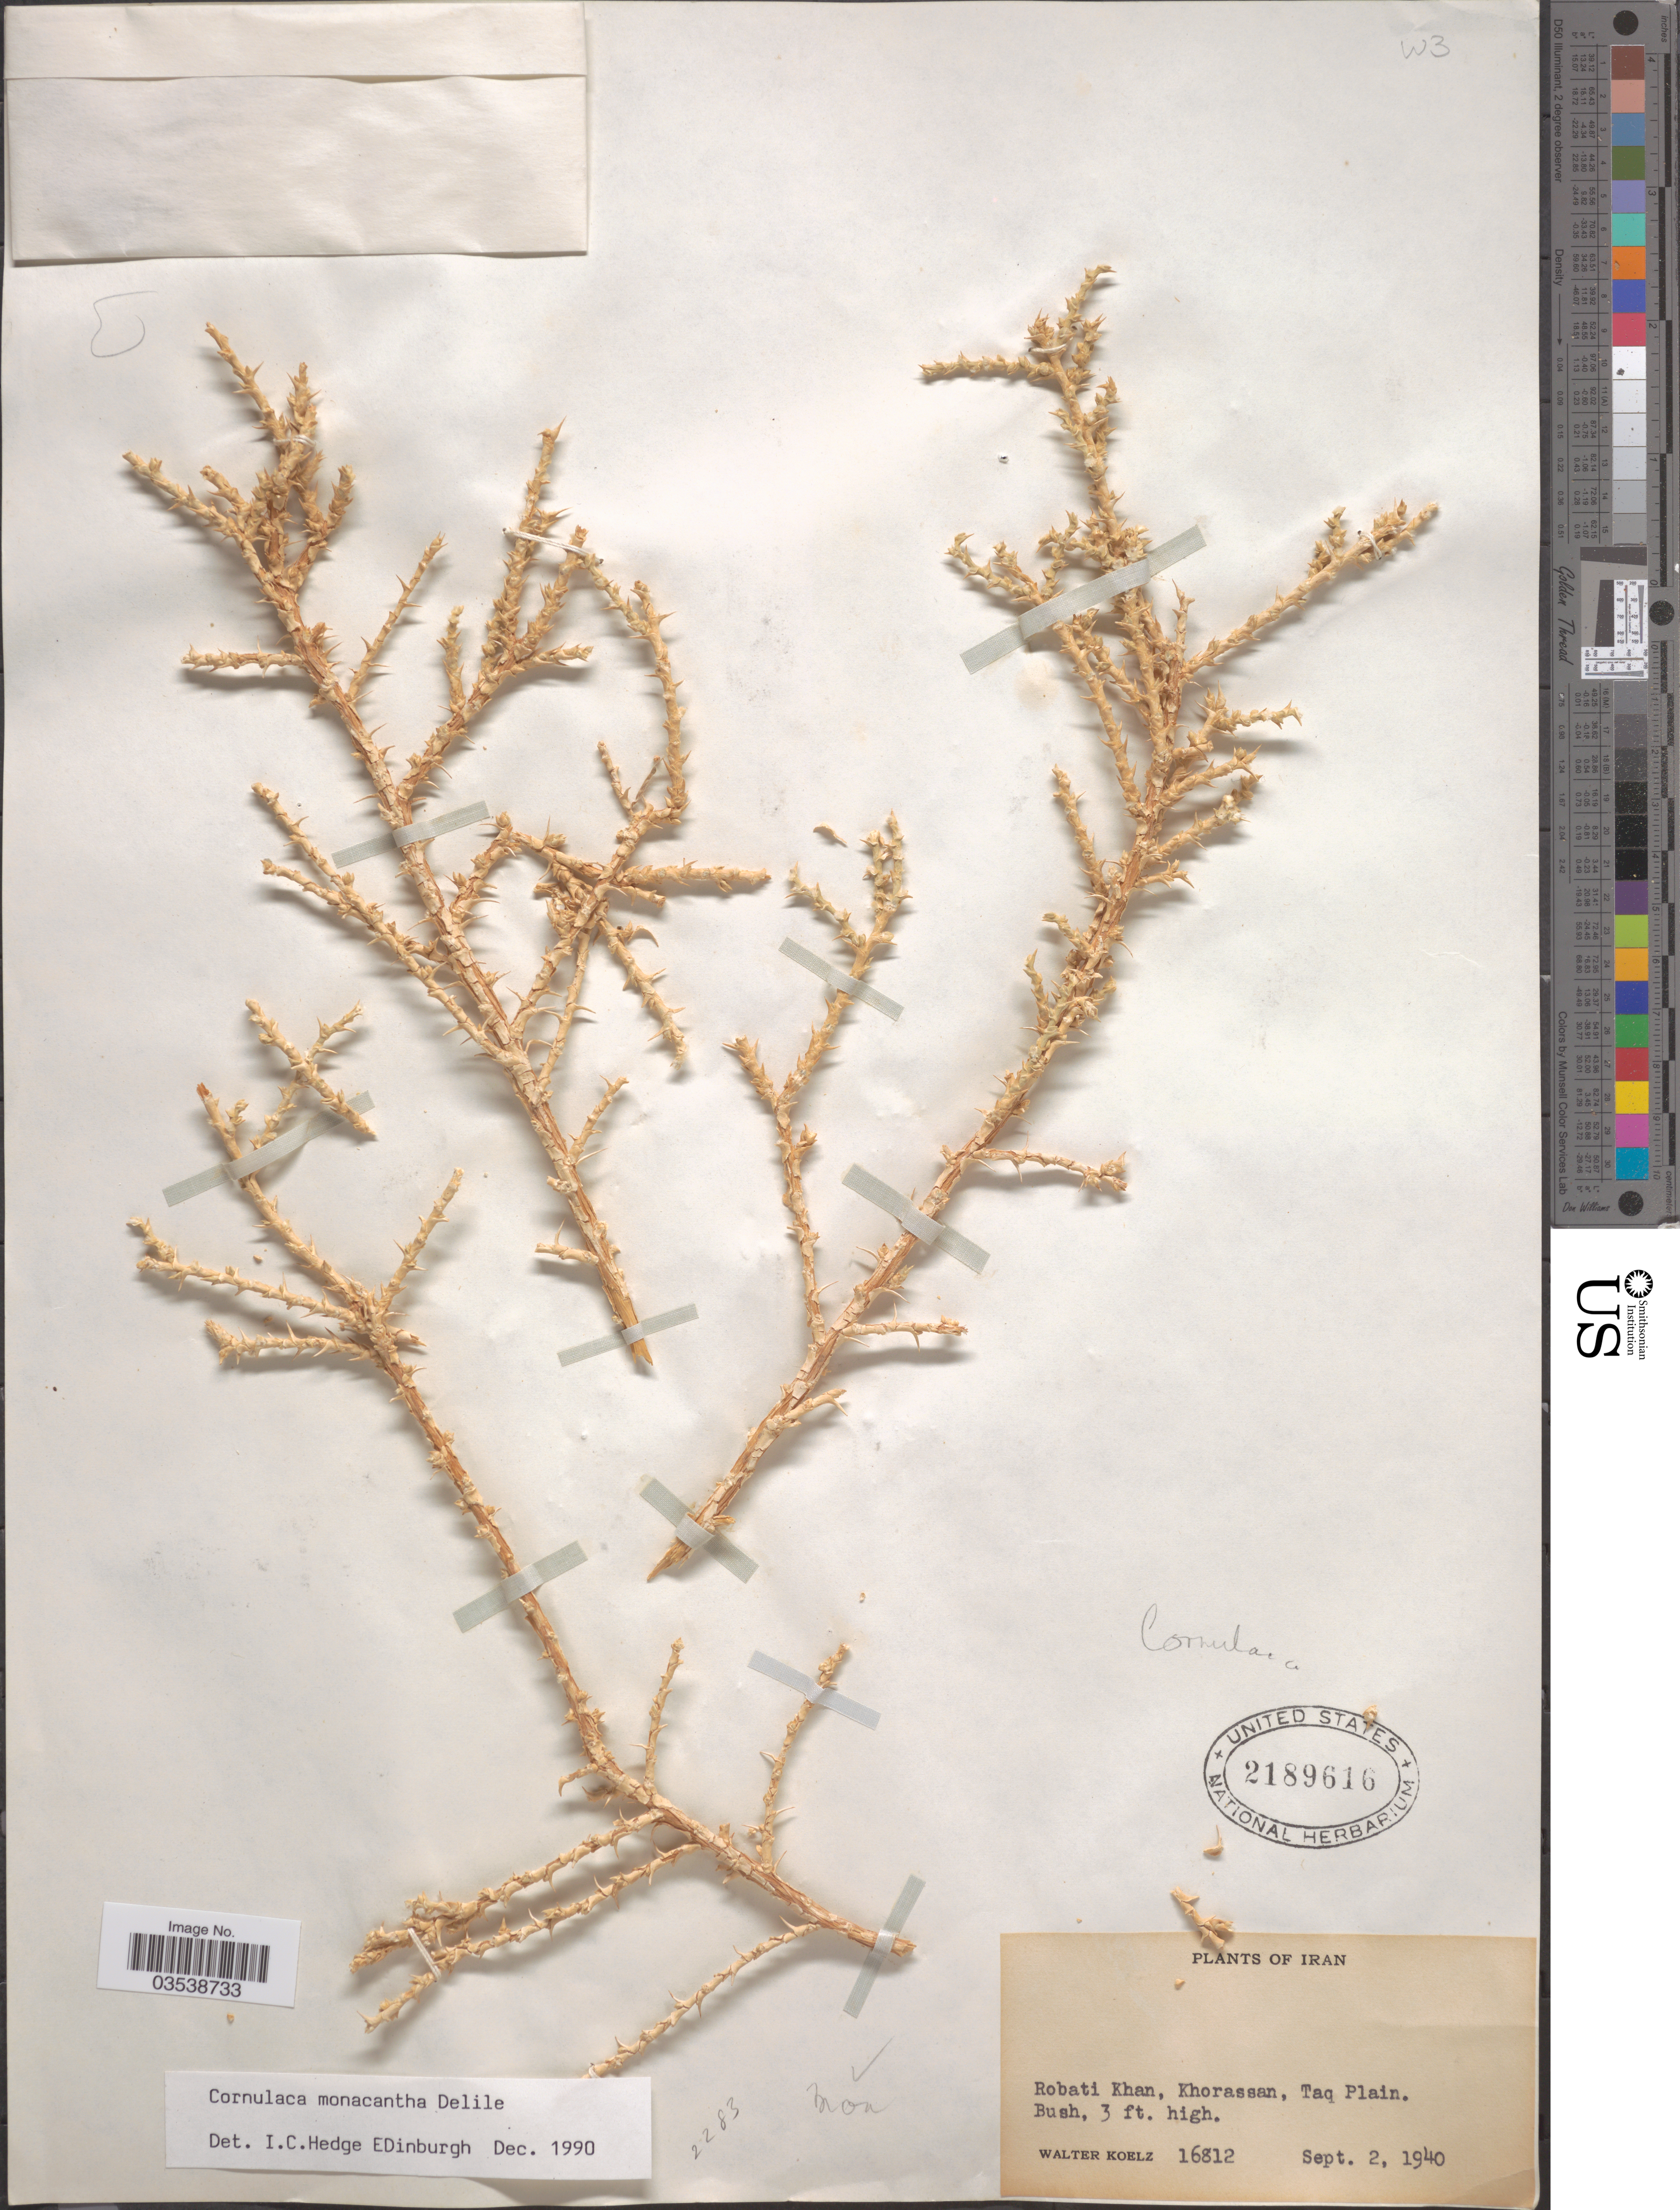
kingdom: Plantae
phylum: Tracheophyta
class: Magnoliopsida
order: Caryophyllales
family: Amaranthaceae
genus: Cornulaca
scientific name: Cornulaca monacantha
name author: Delile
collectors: W. N. Koelz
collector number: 16812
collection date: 1940-09-02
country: Iran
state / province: Khorasan [obsolete]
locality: Robati Khan, Taq Plain.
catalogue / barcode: US 2189616